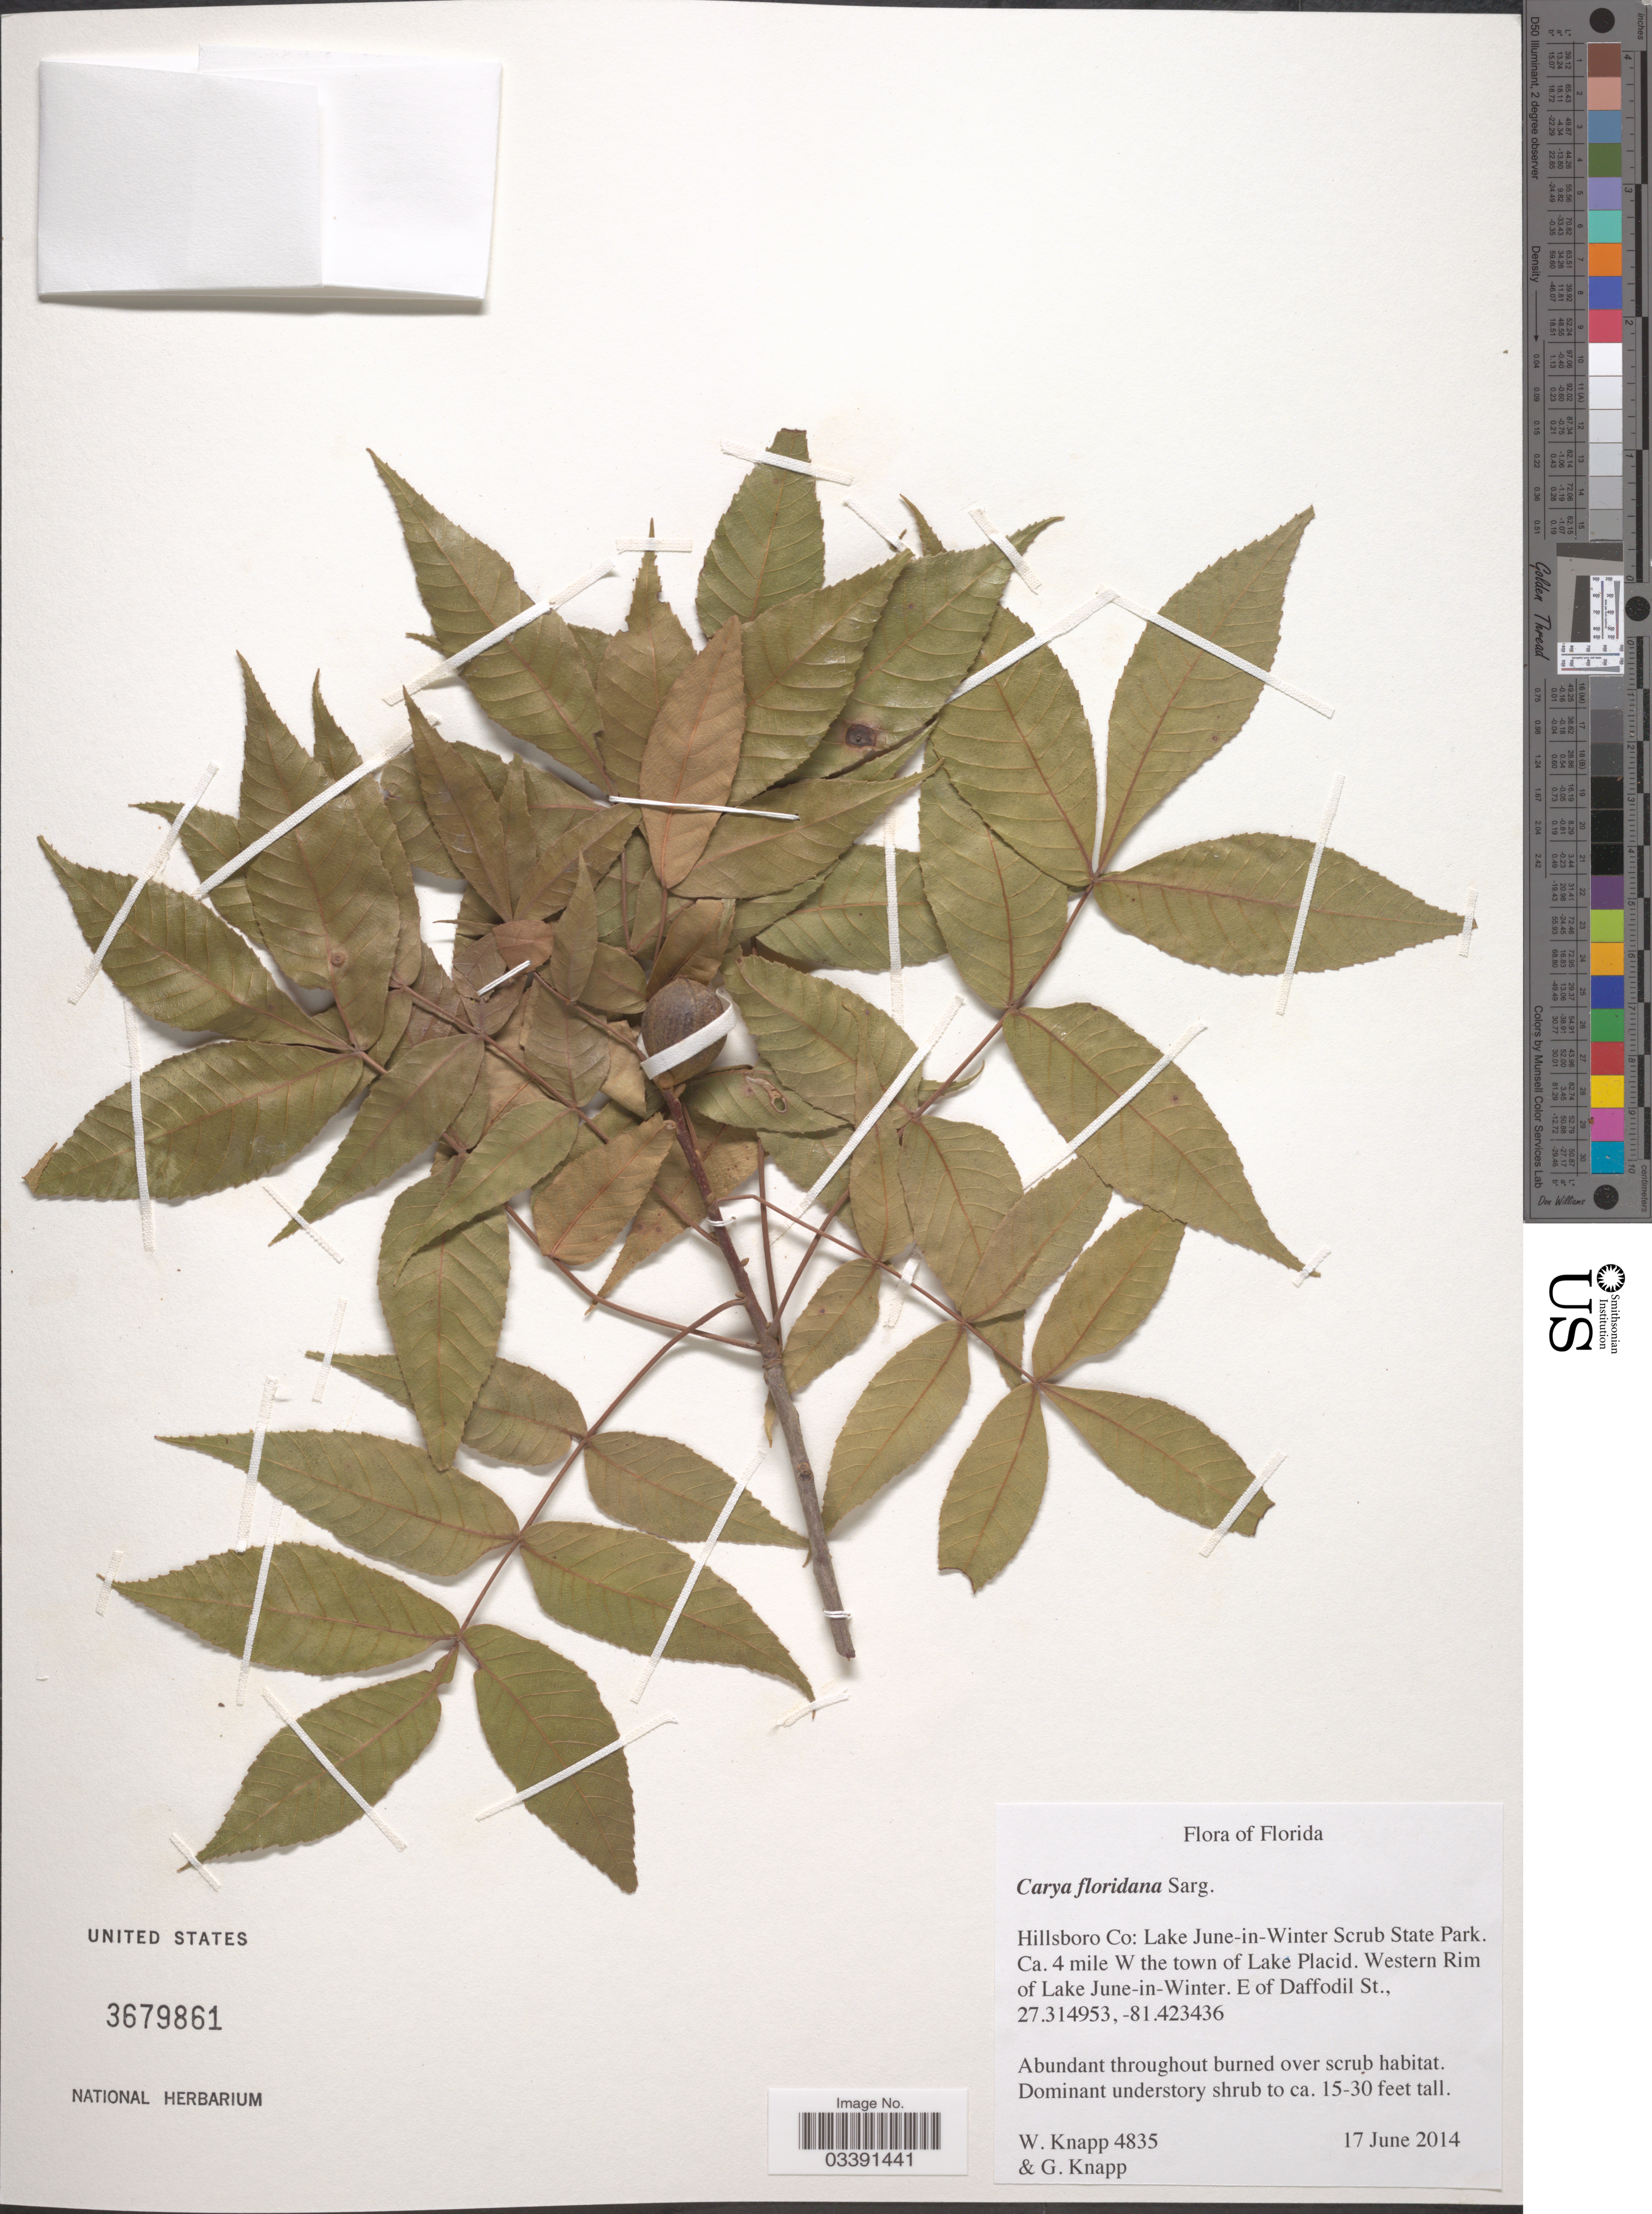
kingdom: Plantae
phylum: Tracheophyta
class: Magnoliopsida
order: Fagales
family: Juglandaceae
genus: Carya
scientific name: Carya floridana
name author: Sarg.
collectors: W. Knapp & G. Knapp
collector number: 4835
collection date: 2014-06-17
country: United States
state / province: Florida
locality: Hillsboro Co: Lake June-in-Winter Scrub State Park. Ca. 4 mile W the town of Lake Placid. Western Rim of Lake June-in-Winter. E of Daffodil St.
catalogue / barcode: US 3679861